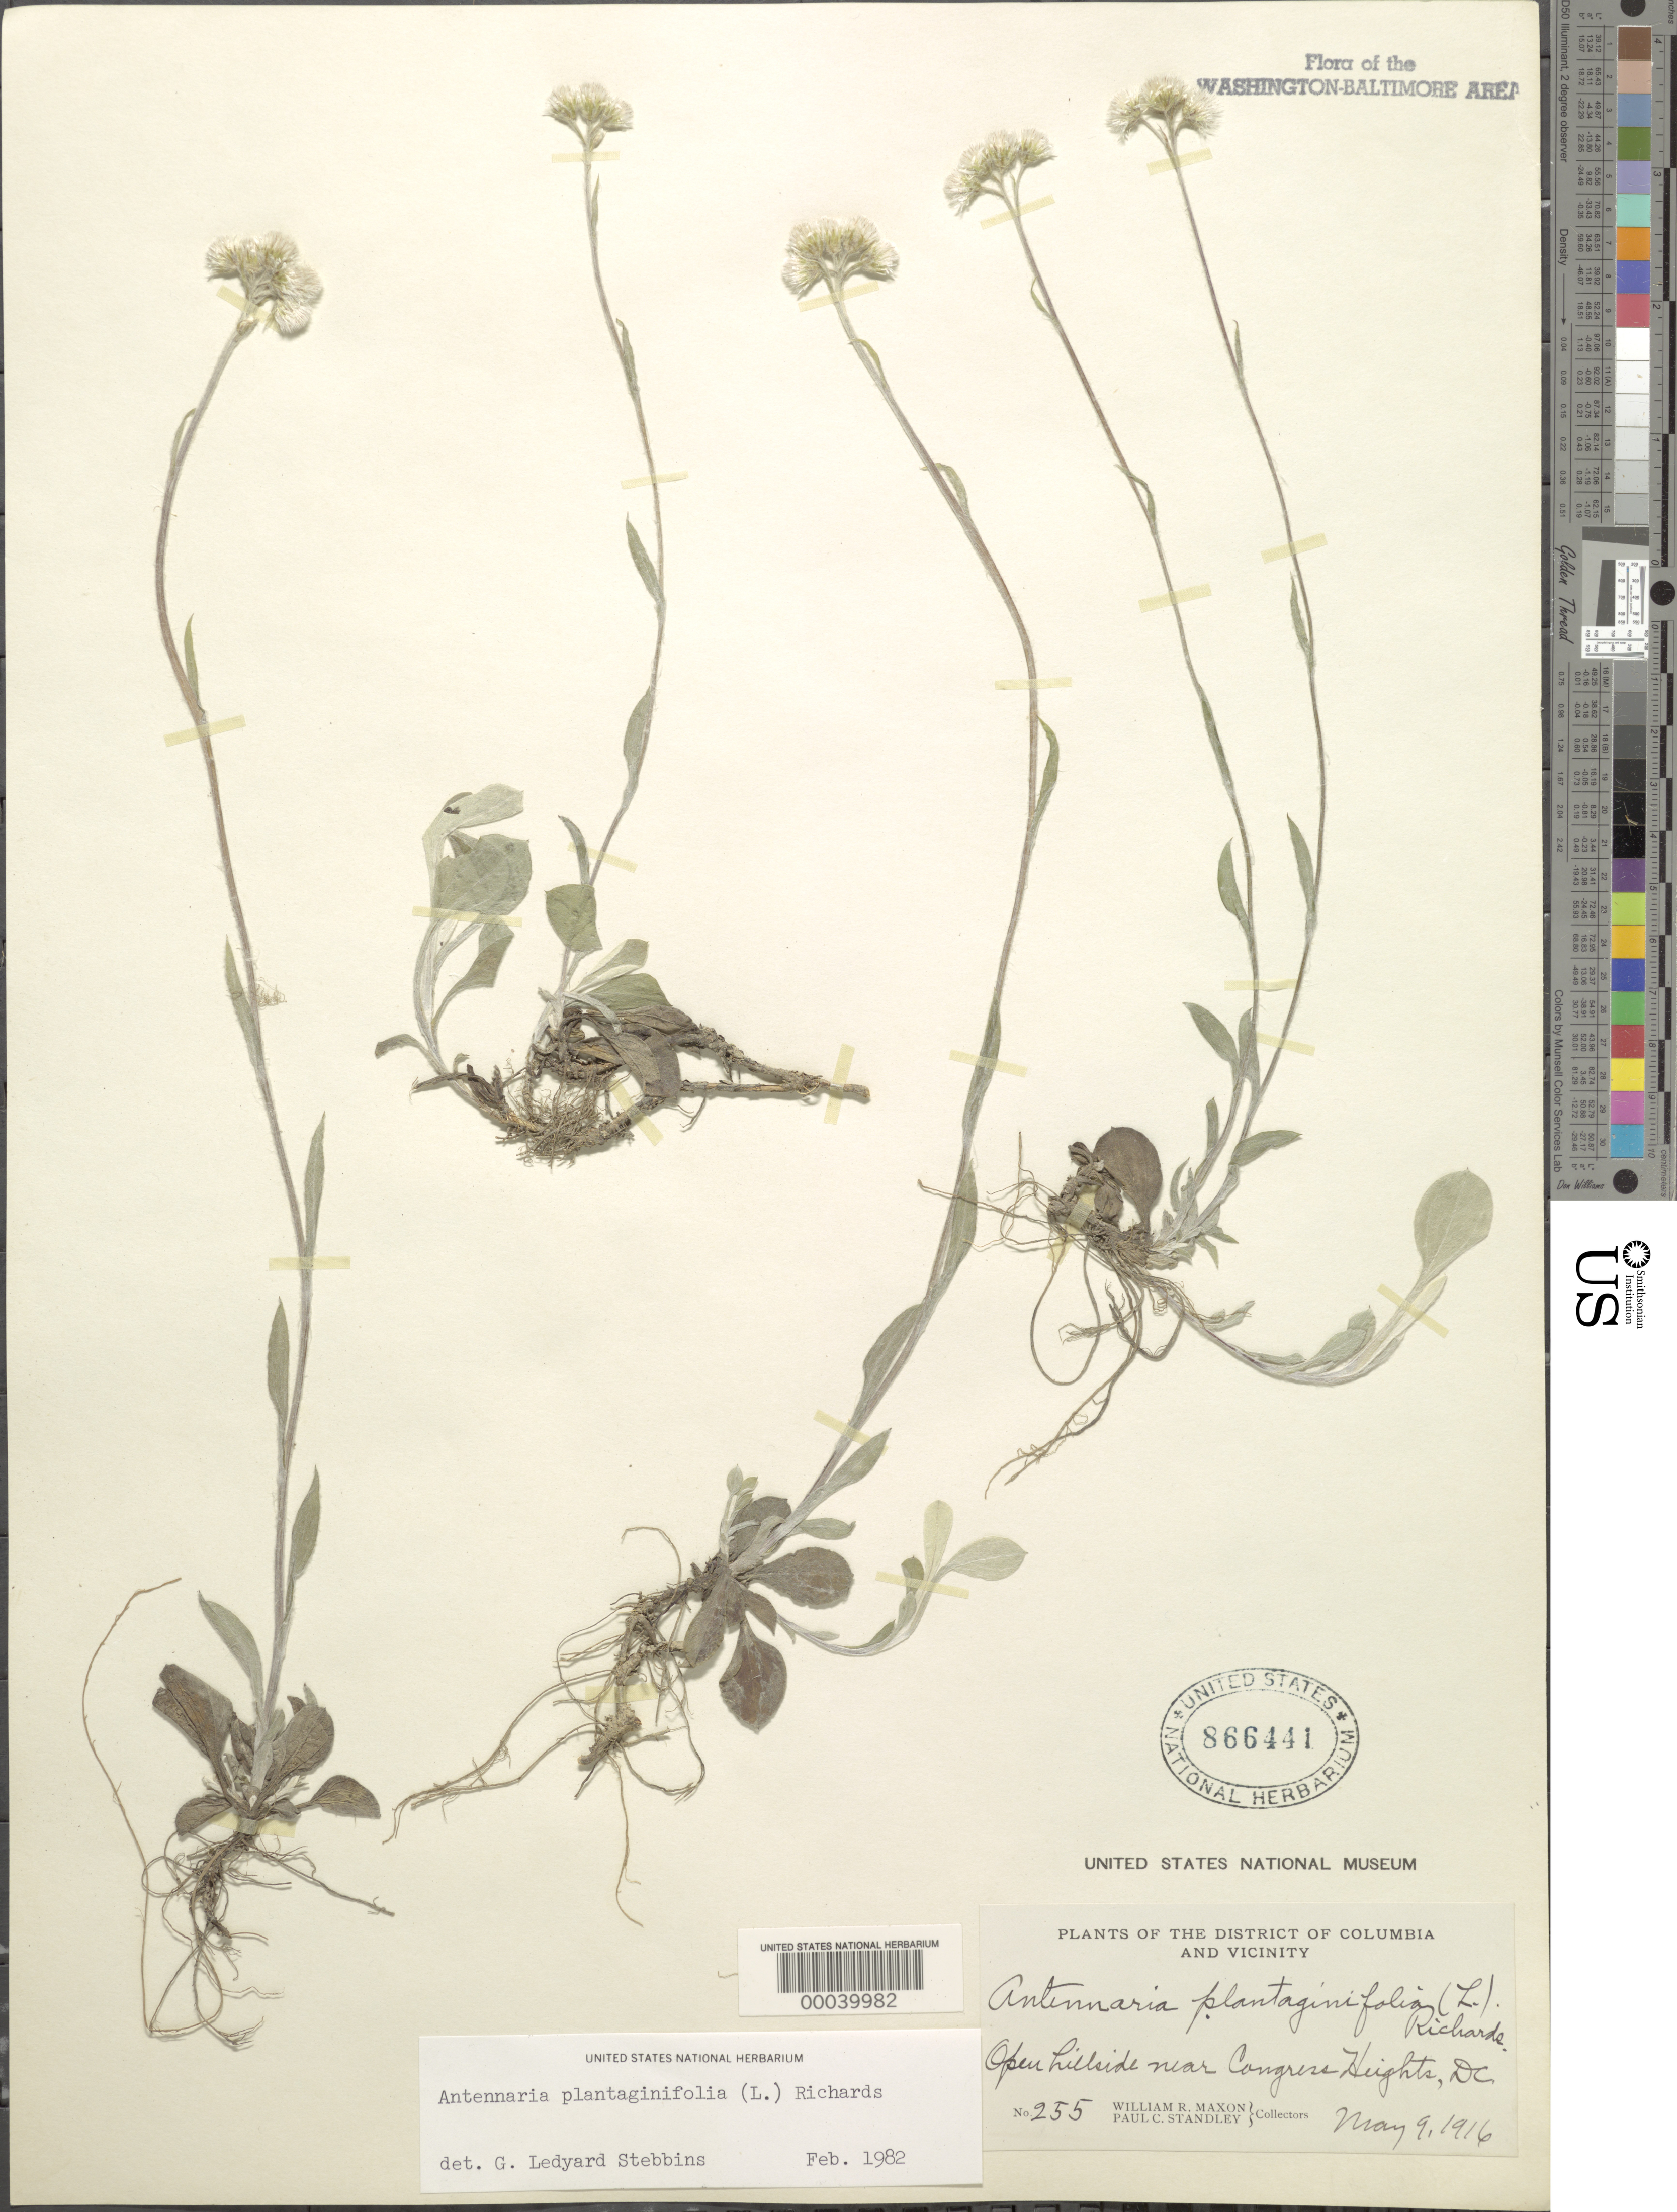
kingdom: Plantae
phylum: Tracheophyta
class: Magnoliopsida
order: Asterales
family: Asteraceae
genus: Antennaria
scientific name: Antennaria plantaginifolia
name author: (L.) Richardson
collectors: W. R. Maxon & P. C. Standley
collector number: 255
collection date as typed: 09 May 1916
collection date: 1916-05-09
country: United States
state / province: District of Columbia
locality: Near Congress Heights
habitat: Open hillside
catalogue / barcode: US 866441